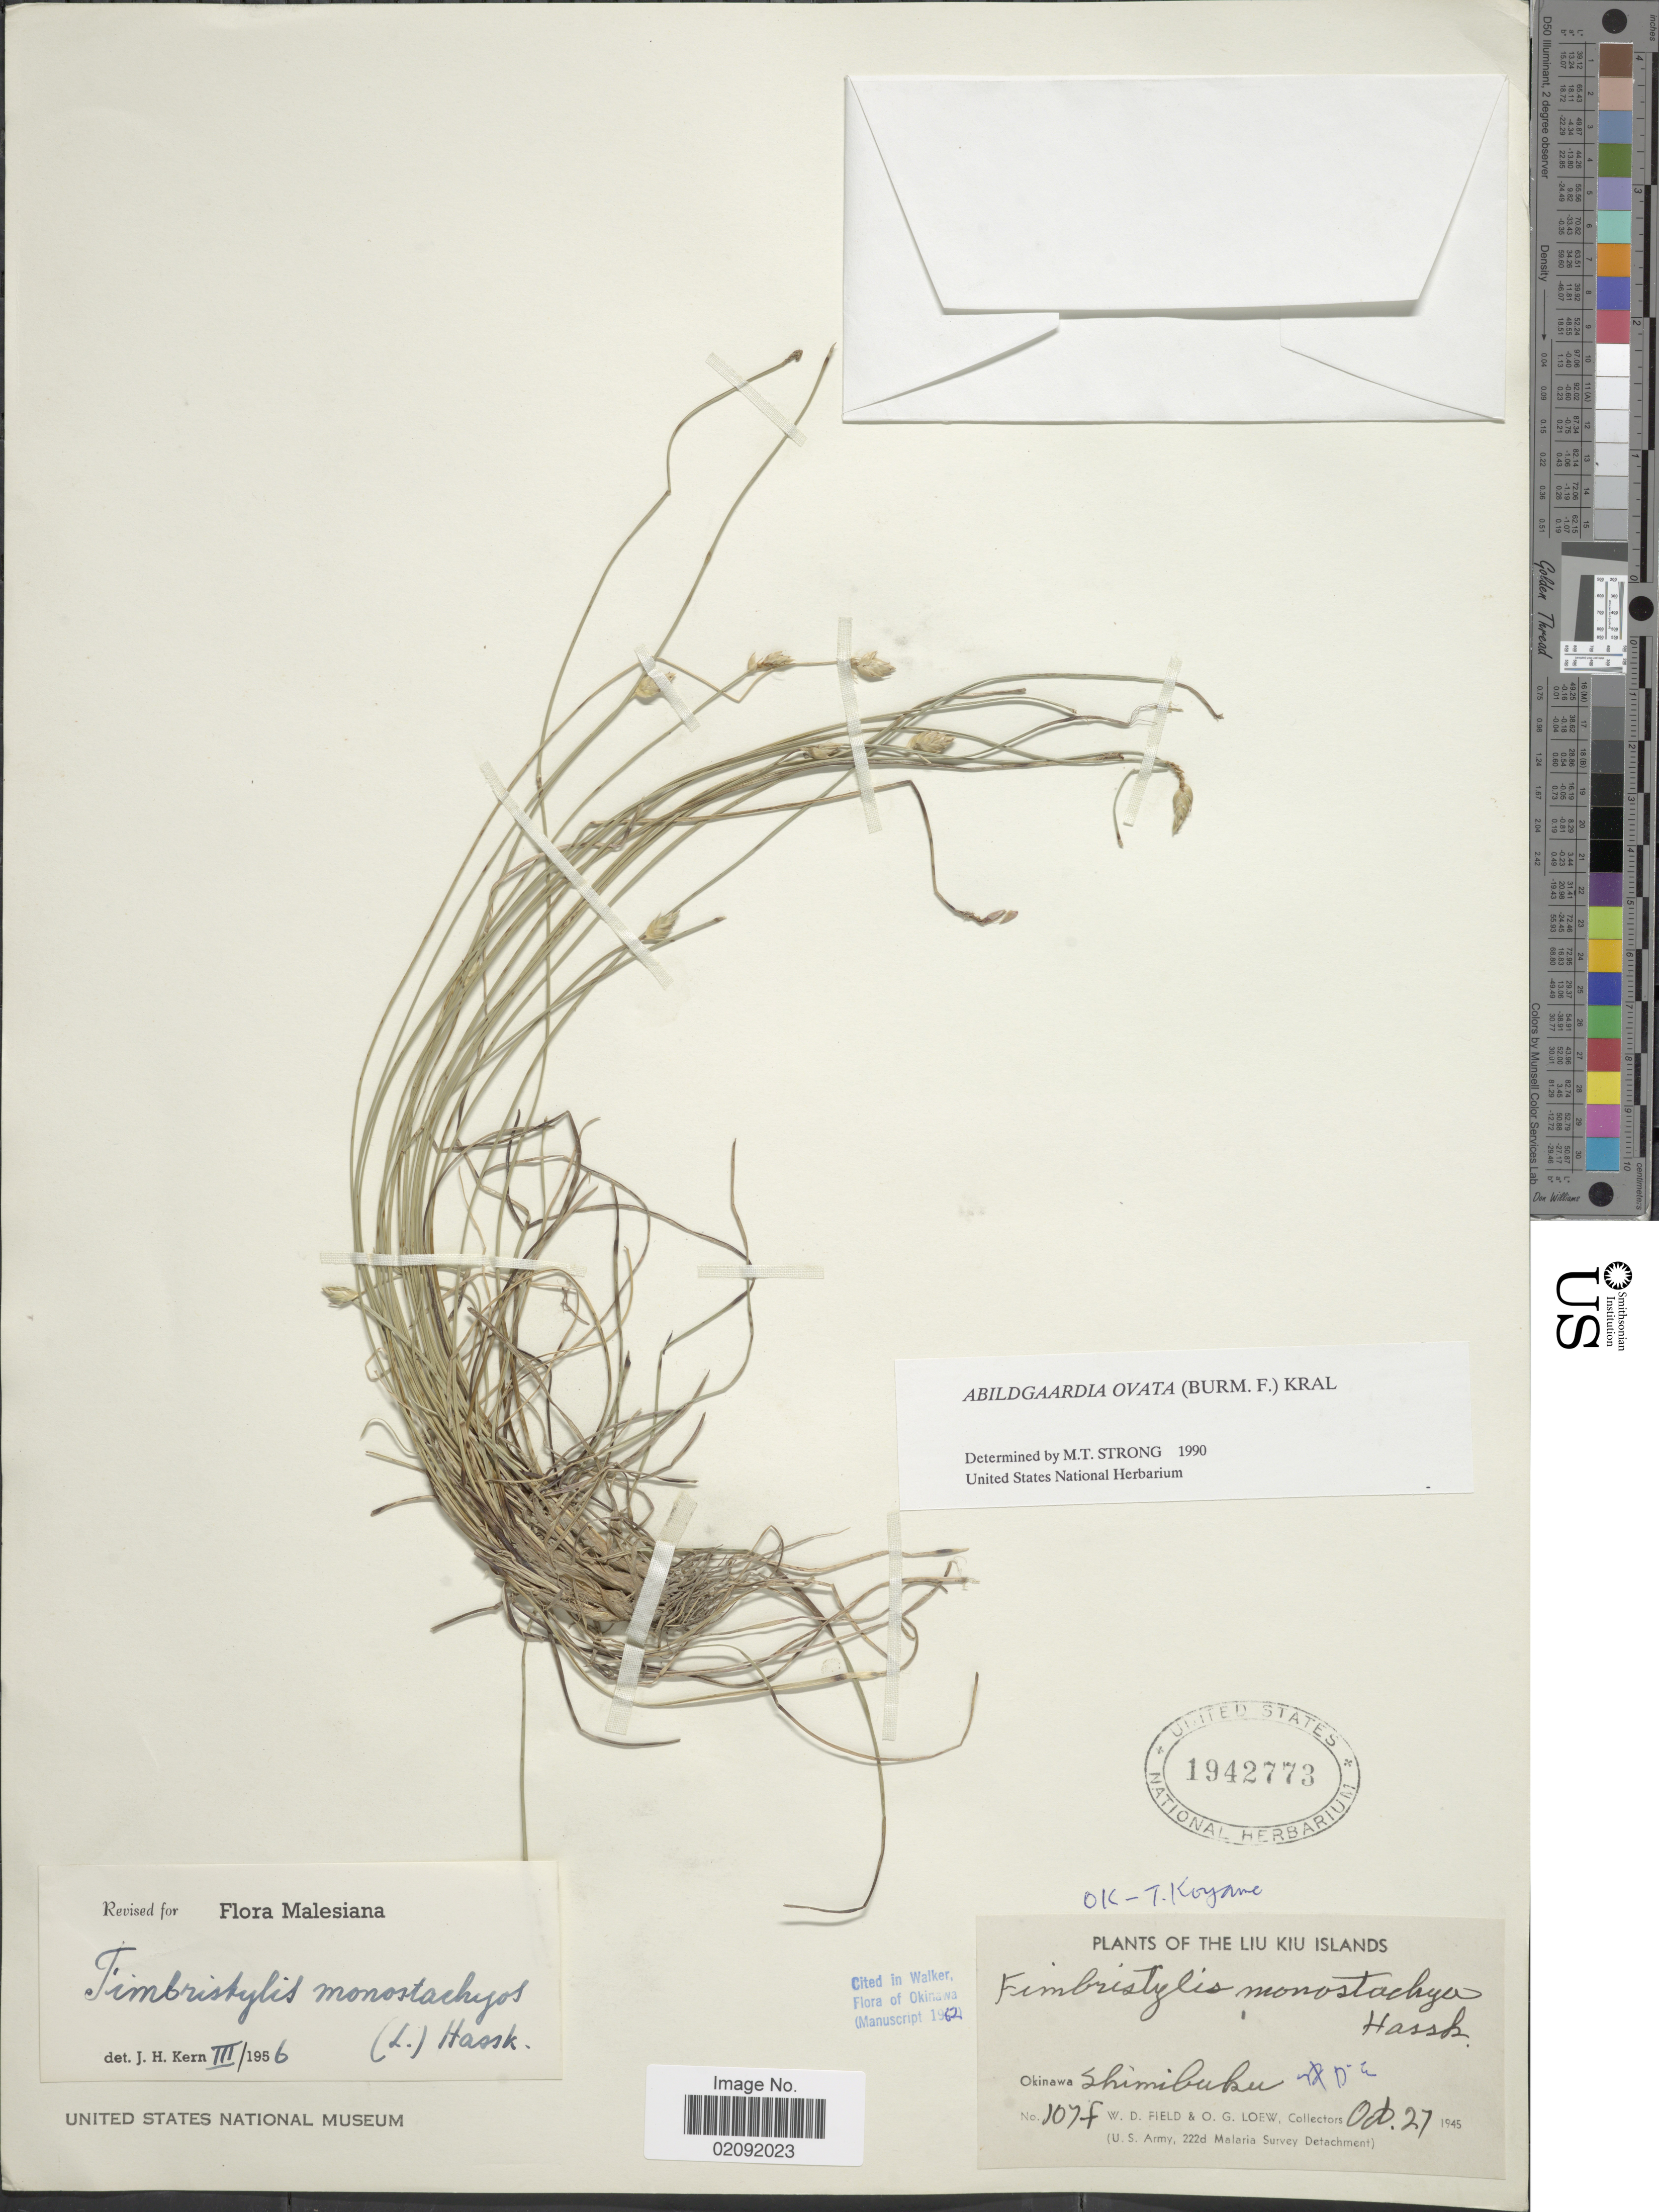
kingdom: Plantae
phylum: Tracheophyta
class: Liliopsida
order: Poales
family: Cyperaceae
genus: Abildgaardia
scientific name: Abildgaardia ovata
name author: (Burm. f.) Kral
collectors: W. D. Field & O. G. Loew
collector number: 107f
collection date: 1945-10-27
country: Japan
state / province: Okinawa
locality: Shimibuku, The Liu Kiu Islands.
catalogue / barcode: US 1942773